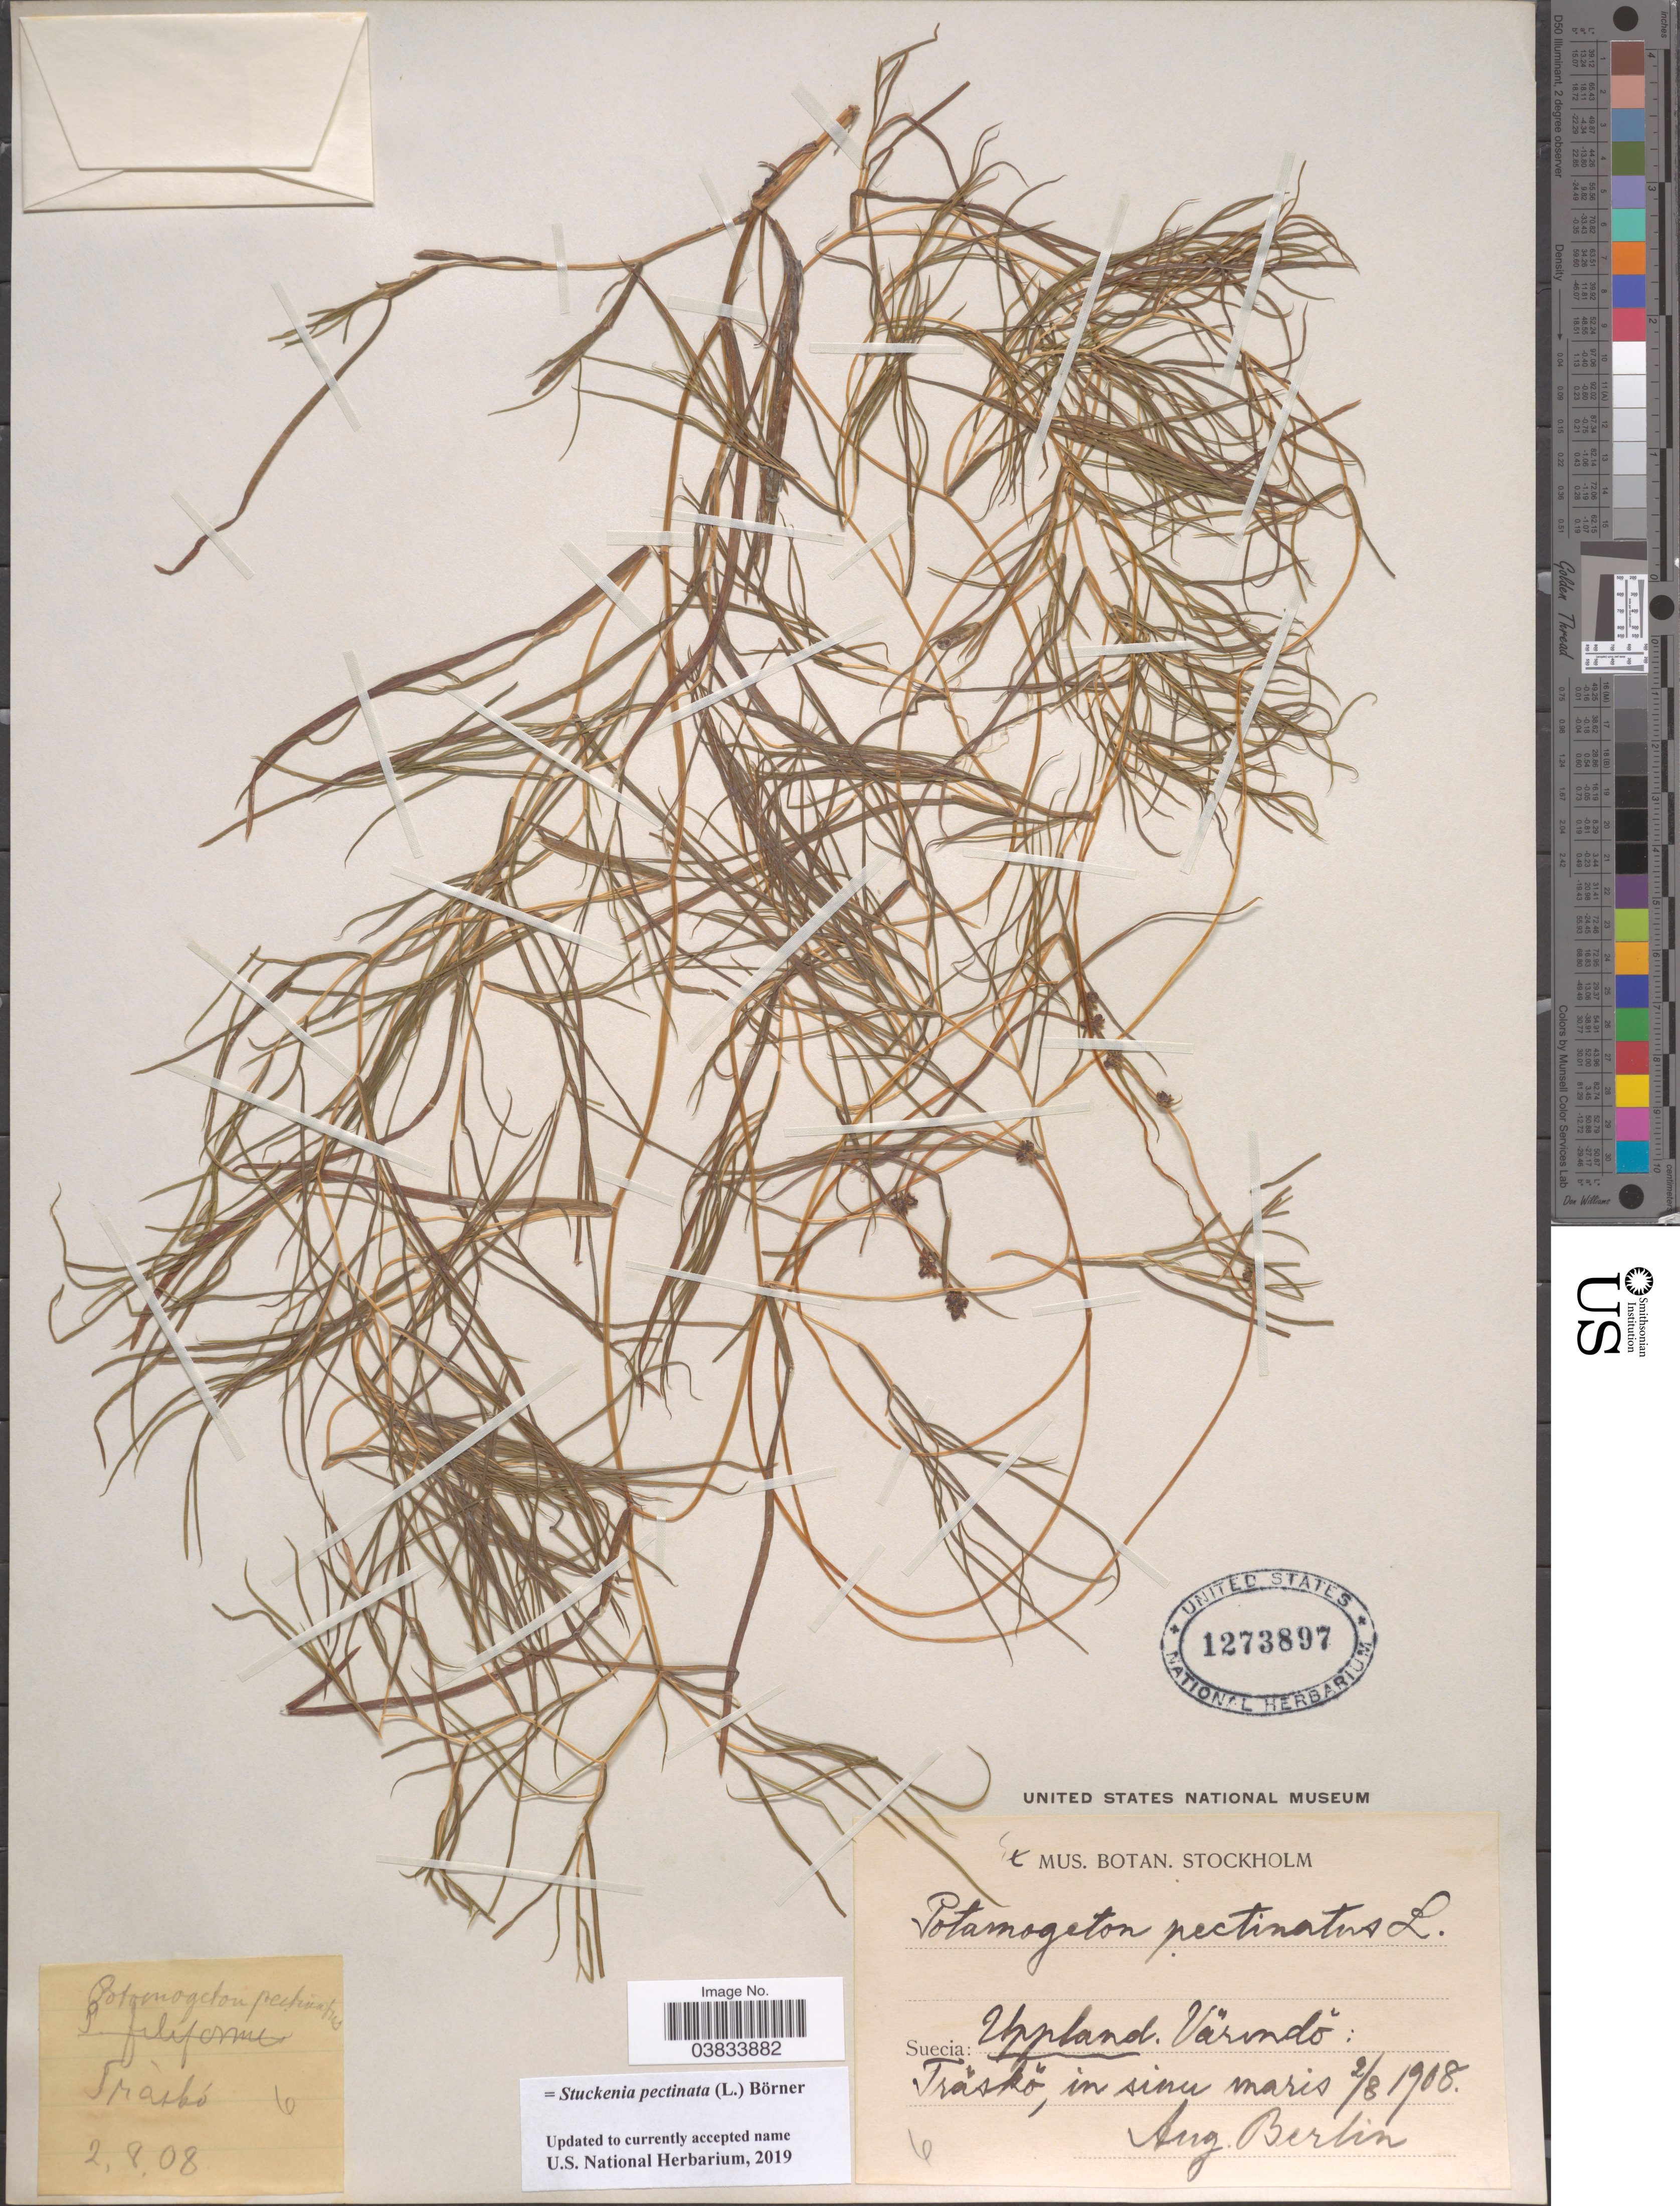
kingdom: Plantae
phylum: Tracheophyta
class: Liliopsida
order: Alismatales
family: Potamogetonaceae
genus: Stuckenia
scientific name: Stuckenia pectinata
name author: (L.) Börner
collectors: A. Berlin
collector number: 6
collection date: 1908-08-02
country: Sweden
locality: Suecia: Uppland. Värmdö. Träskö, in sinu maris.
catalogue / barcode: US 1273897